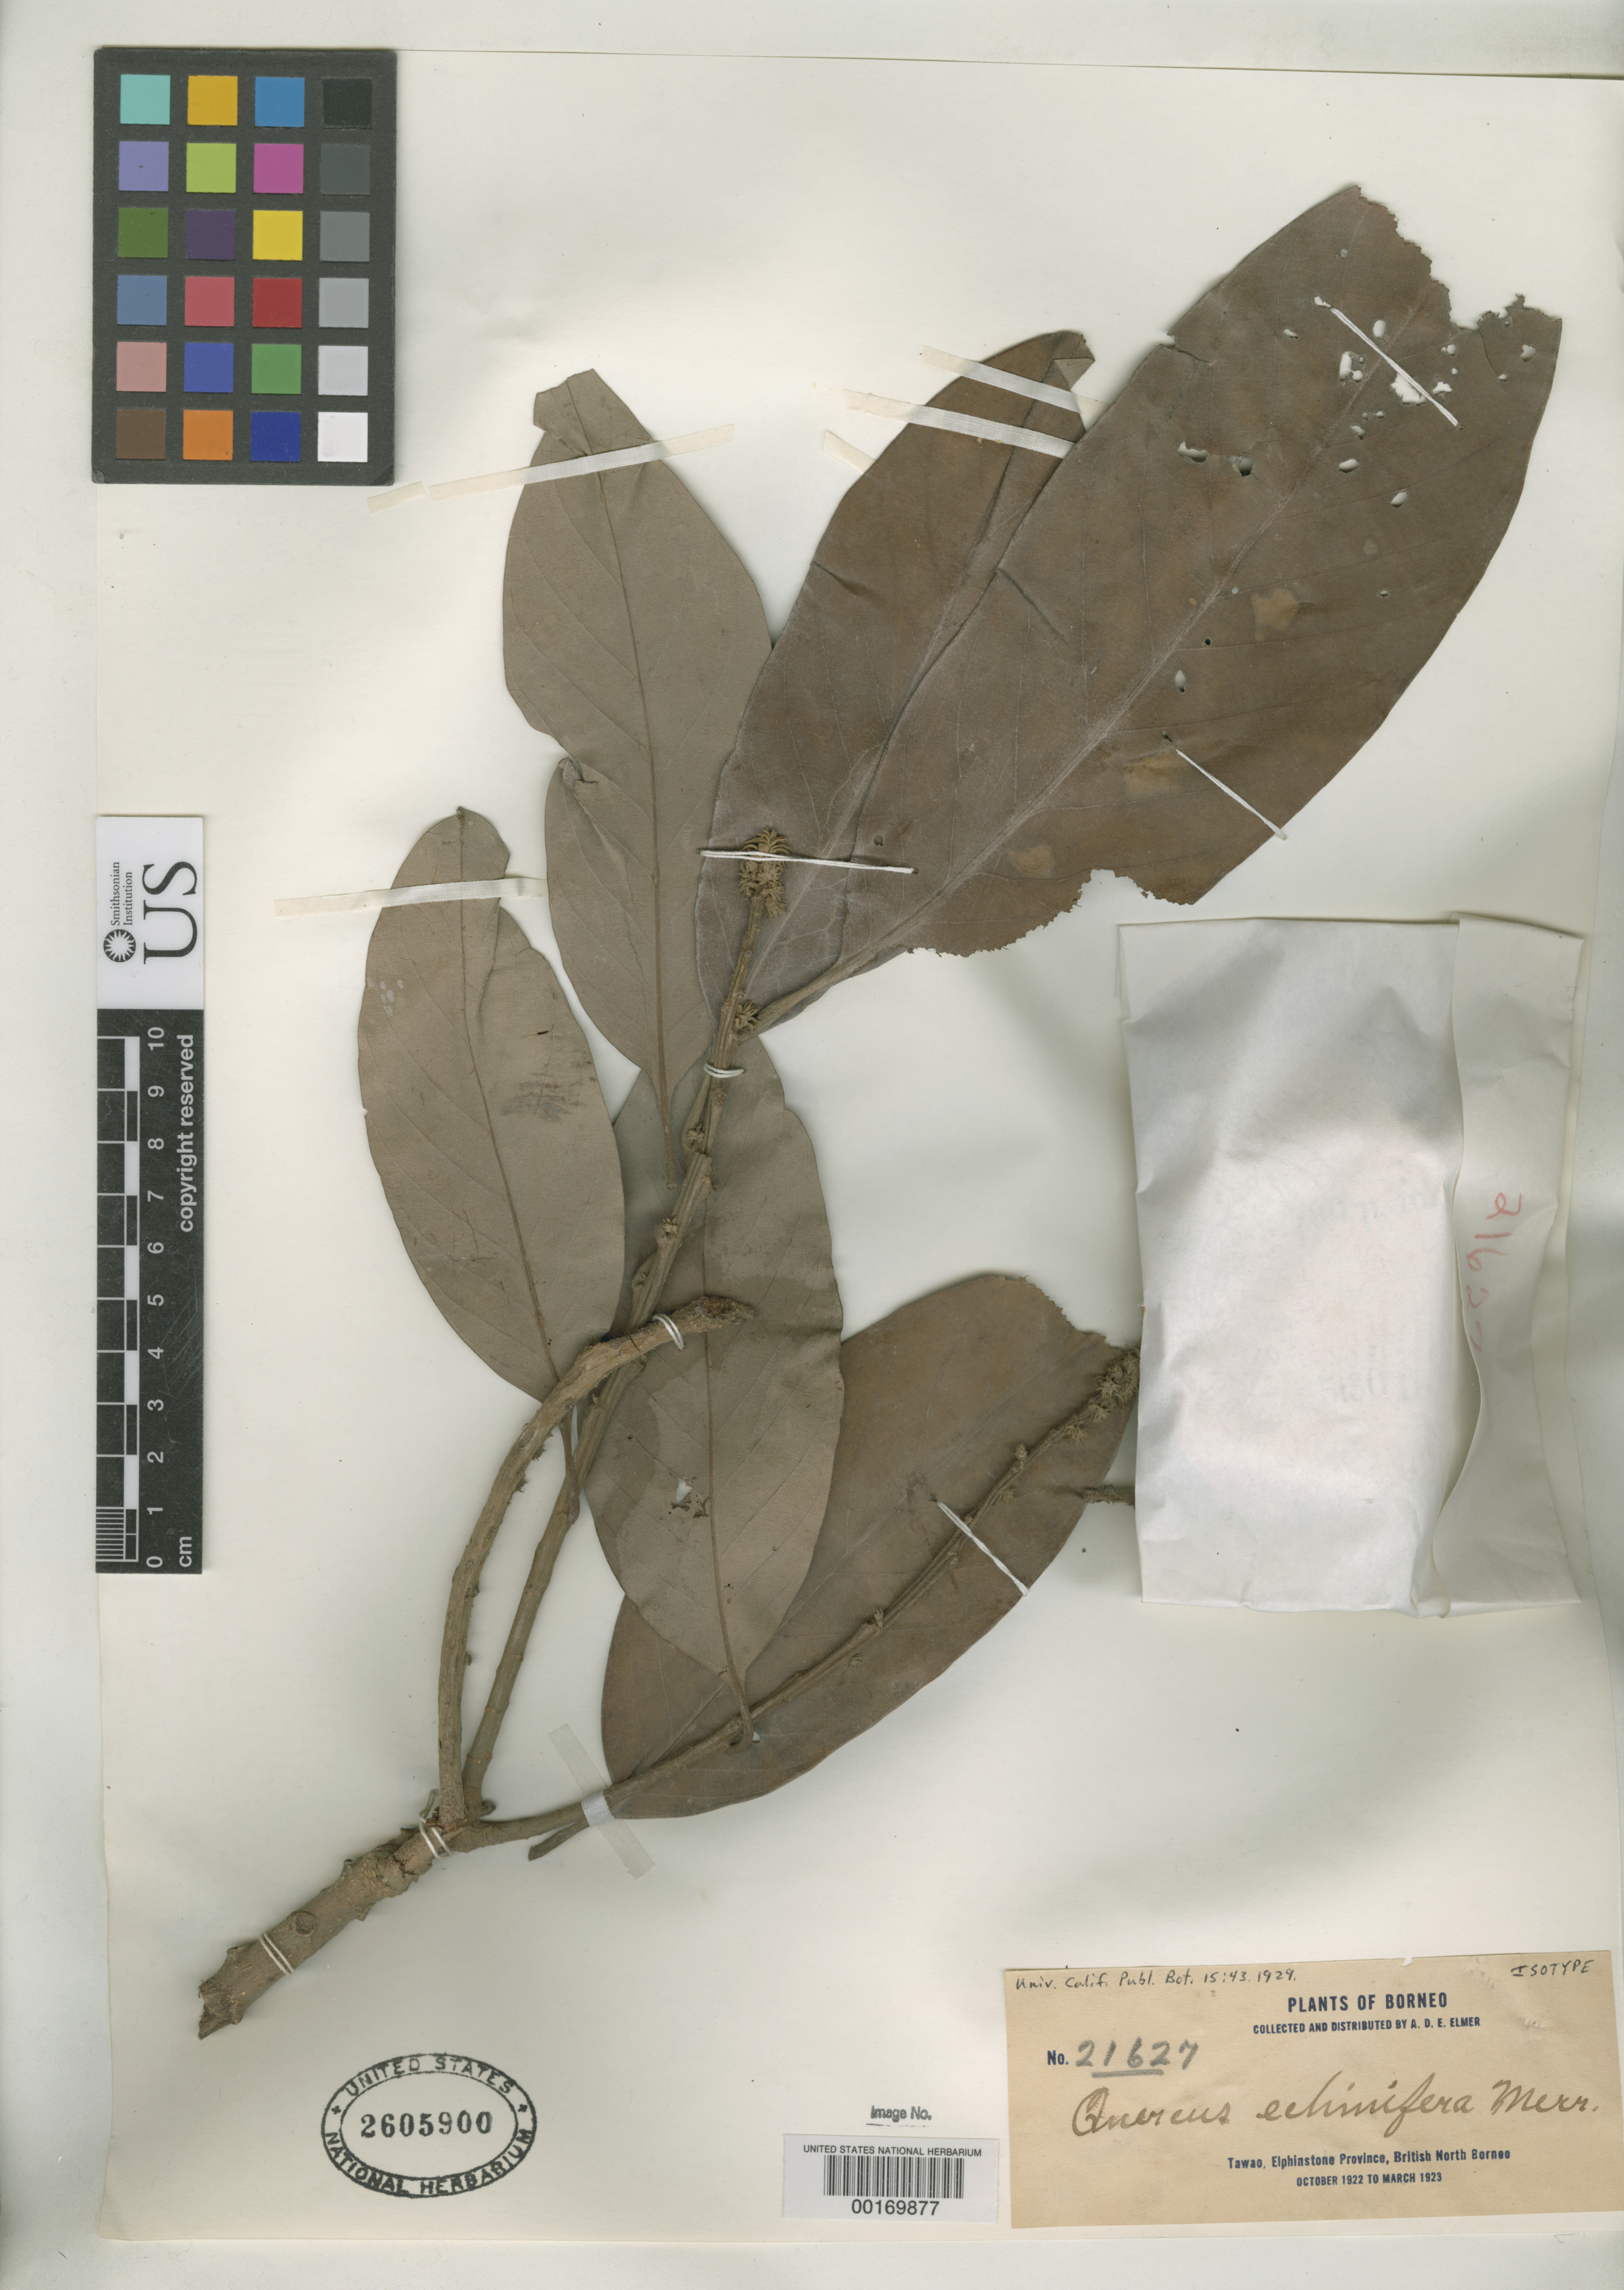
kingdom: Plantae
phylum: Tracheophyta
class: Magnoliopsida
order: Fagales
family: Fagaceae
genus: Quercus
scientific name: Quercus echinifera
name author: Merr.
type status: Isotype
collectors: A. D. E. Elmer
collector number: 21627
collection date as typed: Oct 1922 to -- Mar 1923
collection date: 1922-10/1923-03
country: Malaysia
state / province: Sabah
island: Borneo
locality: Tawao, Elphinstone Province, British North Borneo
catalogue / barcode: US 2605900